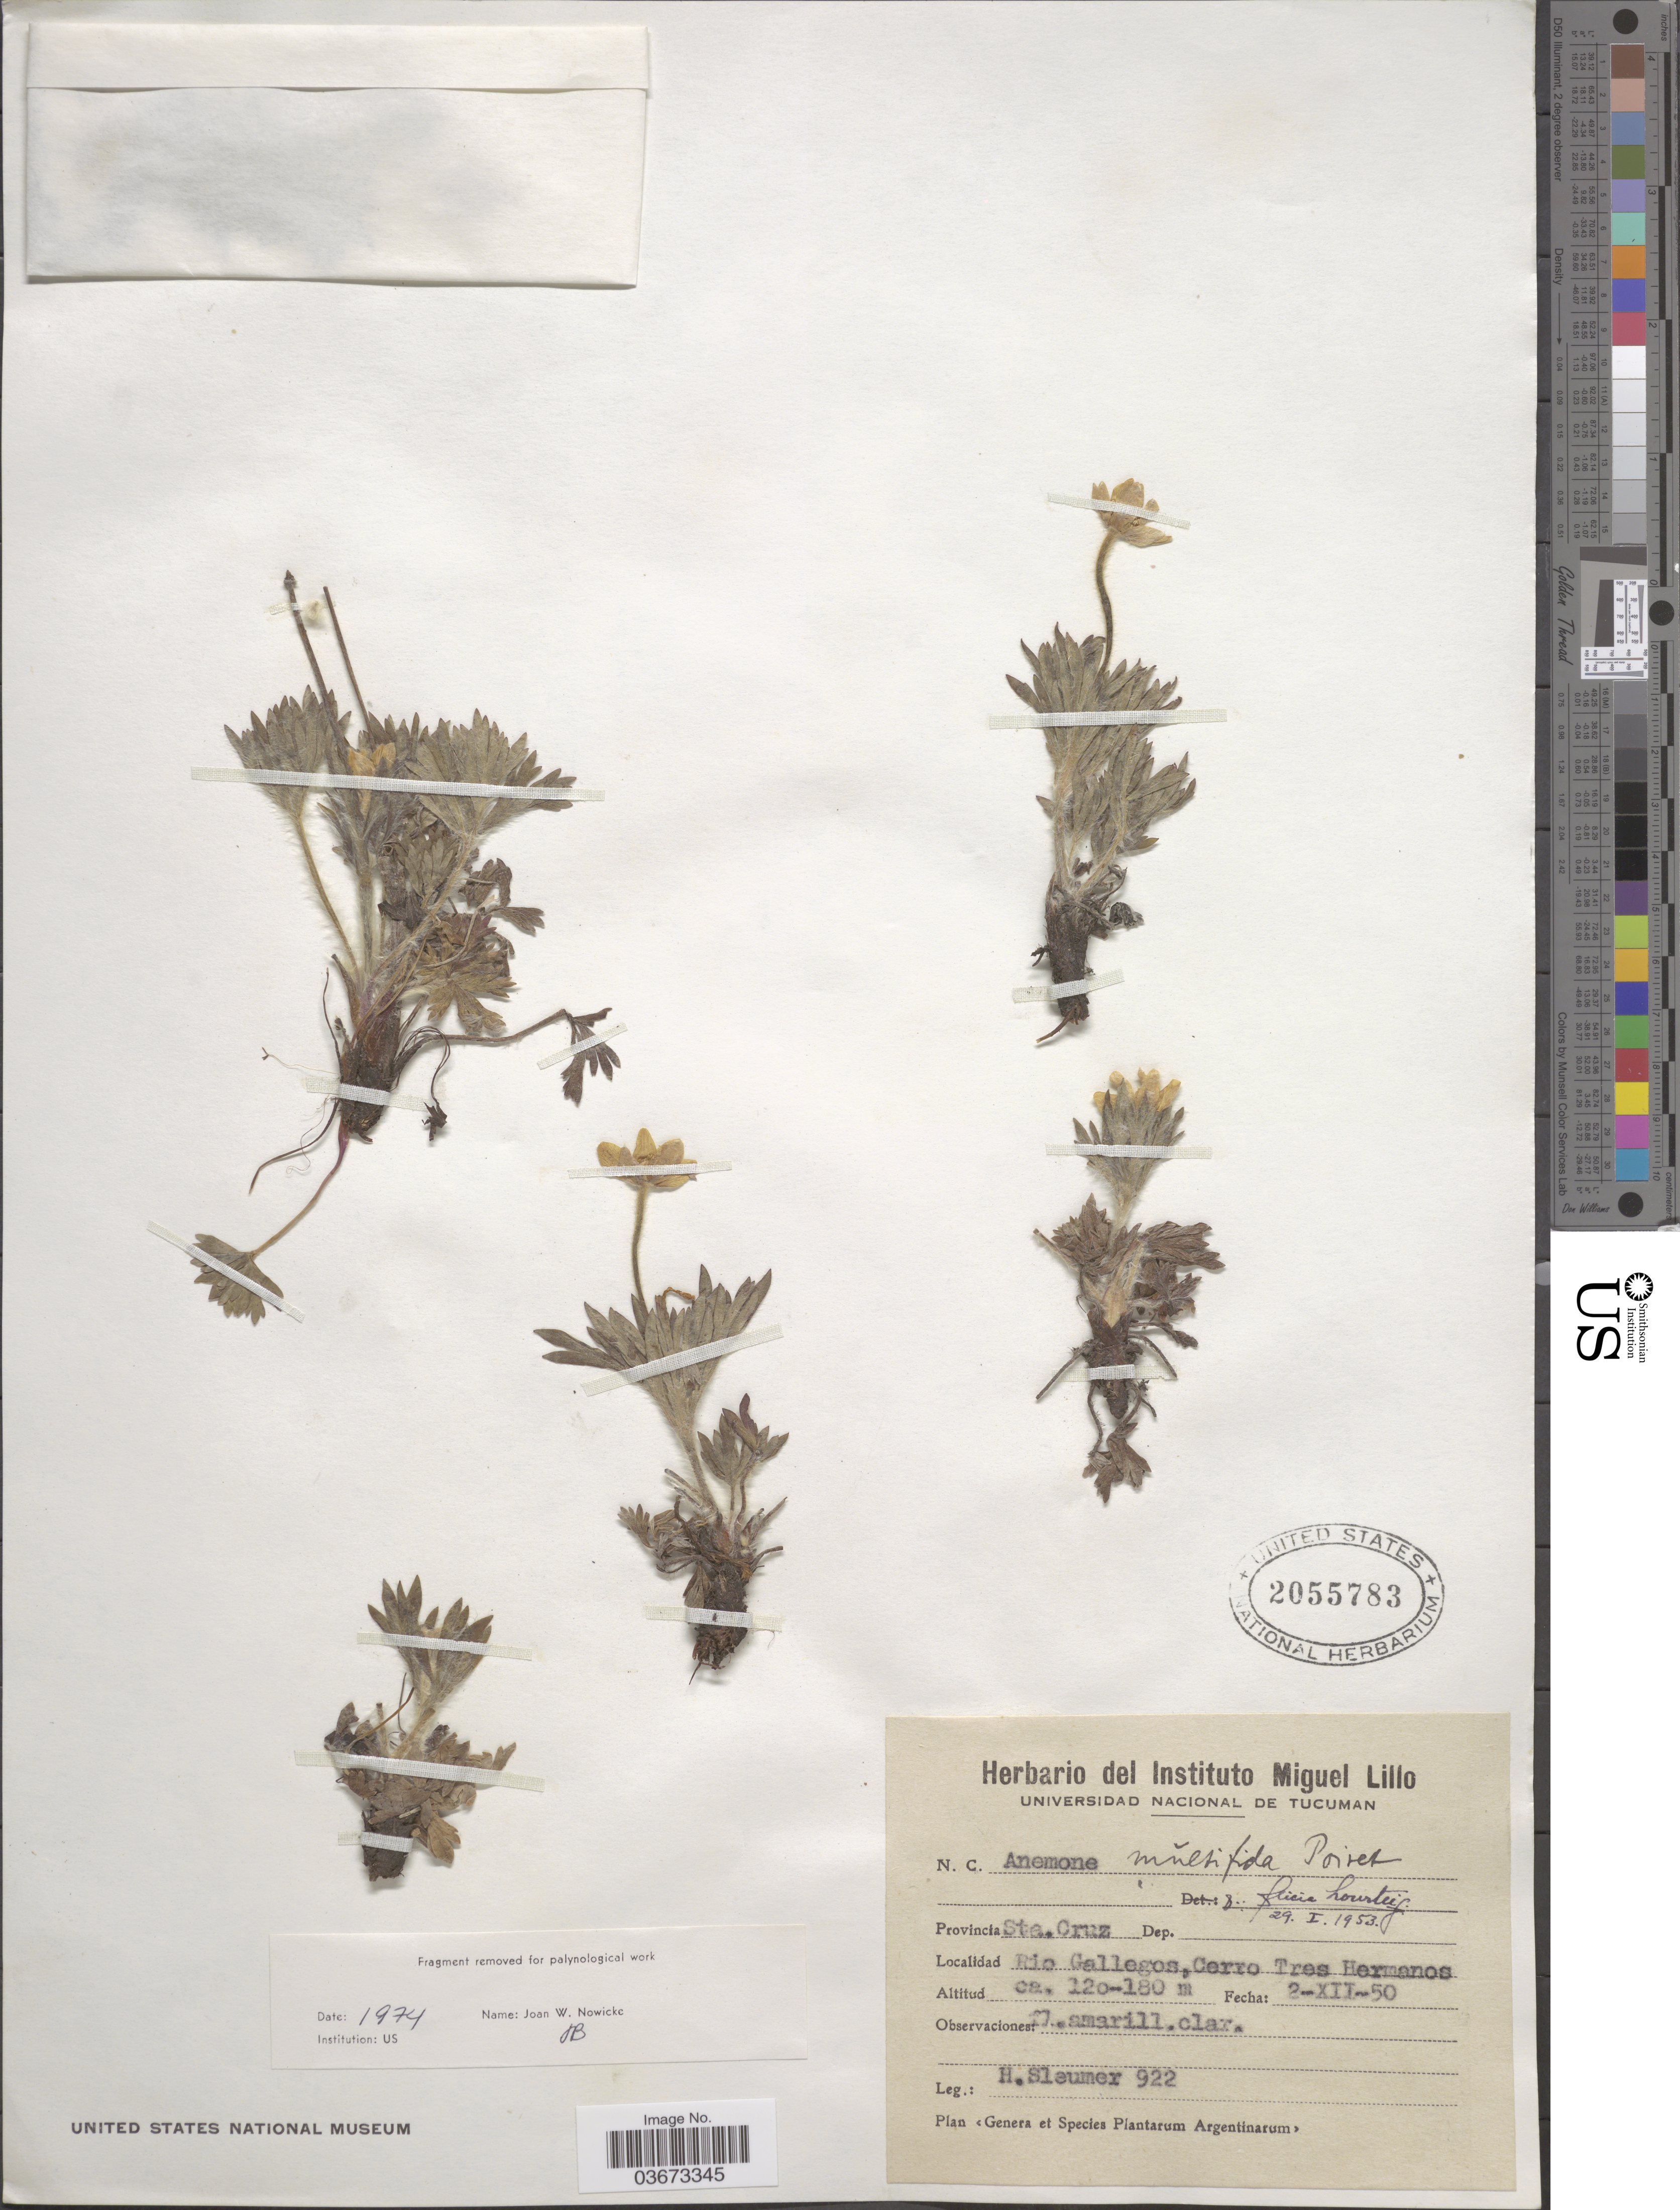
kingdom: Plantae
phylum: Tracheophyta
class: Magnoliopsida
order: Ranunculales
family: Ranunculaceae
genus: Anemone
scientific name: Anemone multifida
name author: Poir.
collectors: H. O. Sleumer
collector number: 922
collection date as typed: Transcribed d/m/y: 2/12/50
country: Argentina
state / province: Santa Cruz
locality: Rio Gallegos, Cerro Tres Hermanos.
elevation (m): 120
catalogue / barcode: US 2055783